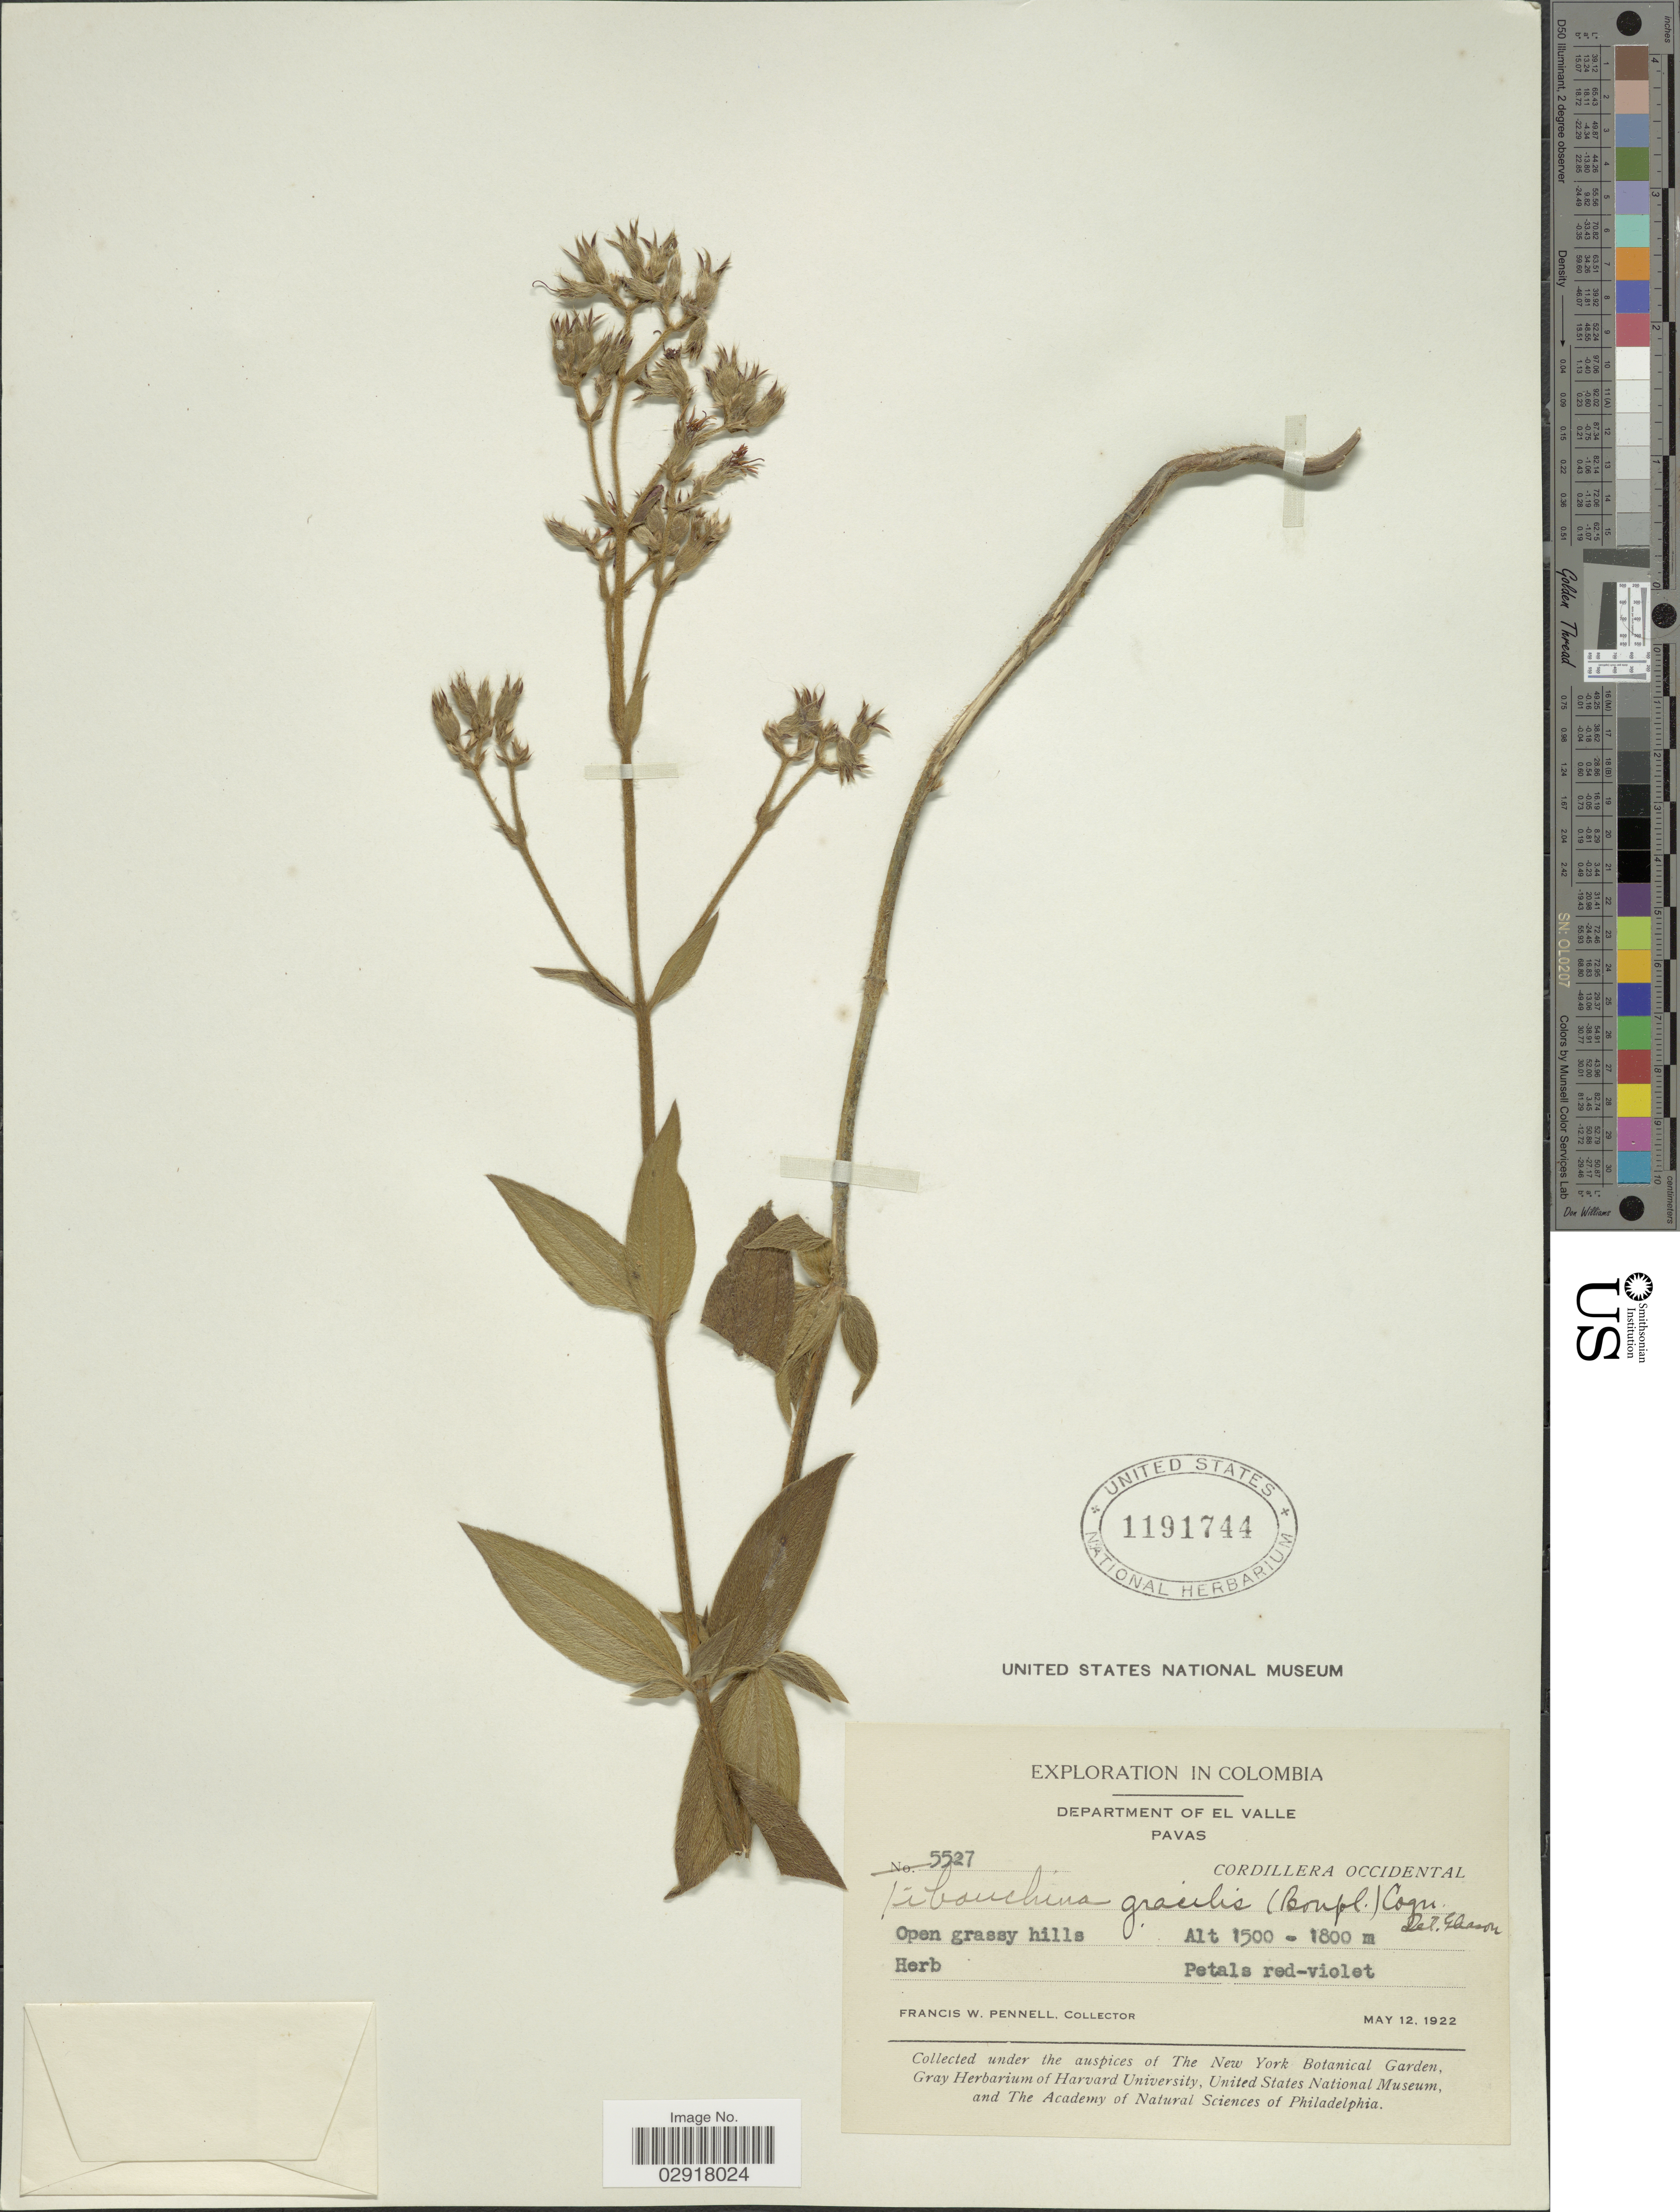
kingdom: Plantae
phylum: Tracheophyta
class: Magnoliopsida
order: Myrtales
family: Melastomataceae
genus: Chaetogastra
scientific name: Chaetogastra gracilis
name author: (Bonpl.) DC.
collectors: F. W. Pennell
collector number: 5527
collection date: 1922-05-12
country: Colombia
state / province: Valle del Cauca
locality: Department of El Valle. Pavas. Cordillera Occidental.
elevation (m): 1500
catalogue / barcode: US 1191744